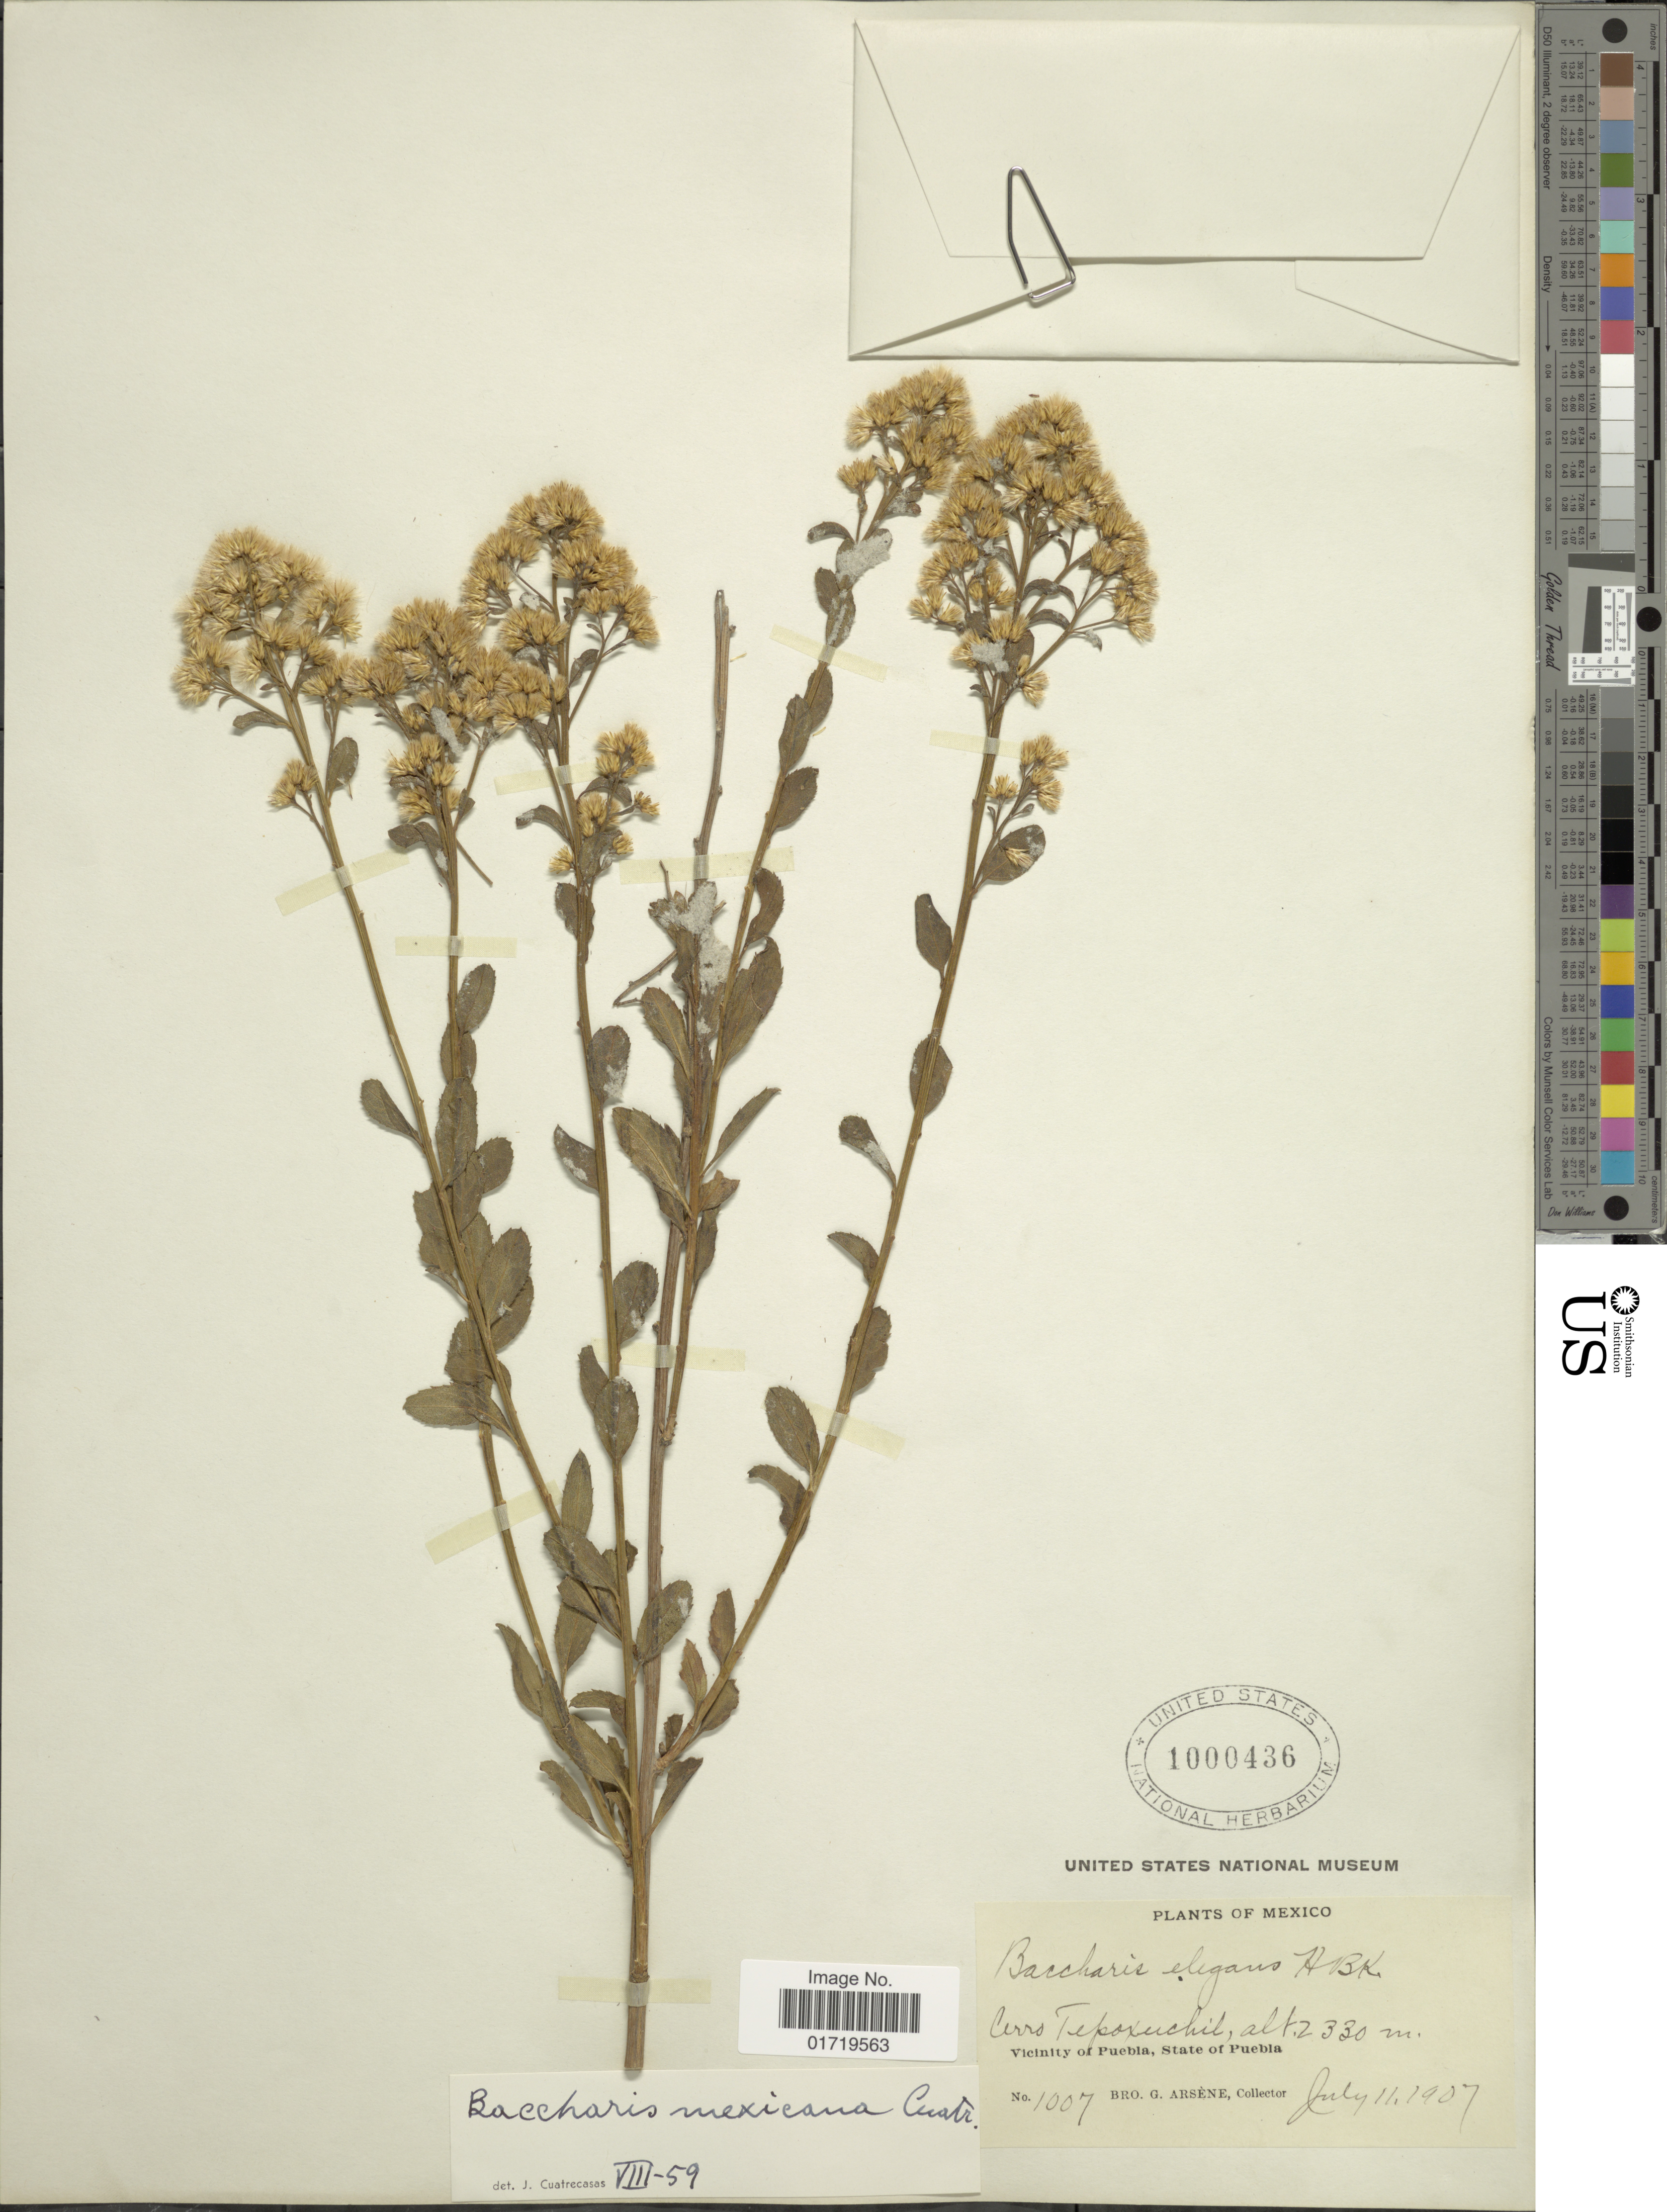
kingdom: Plantae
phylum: Tracheophyta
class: Magnoliopsida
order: Asterales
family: Asteraceae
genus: Baccharis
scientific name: Baccharis mexicana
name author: Cuatrec.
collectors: Bro. G. Arsène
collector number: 1007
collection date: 1907-07-11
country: Mexico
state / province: Puebla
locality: Cerro Tepoxuchil, Vicinity of Puebla, State of Puebla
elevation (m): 2330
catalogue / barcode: US 1000436